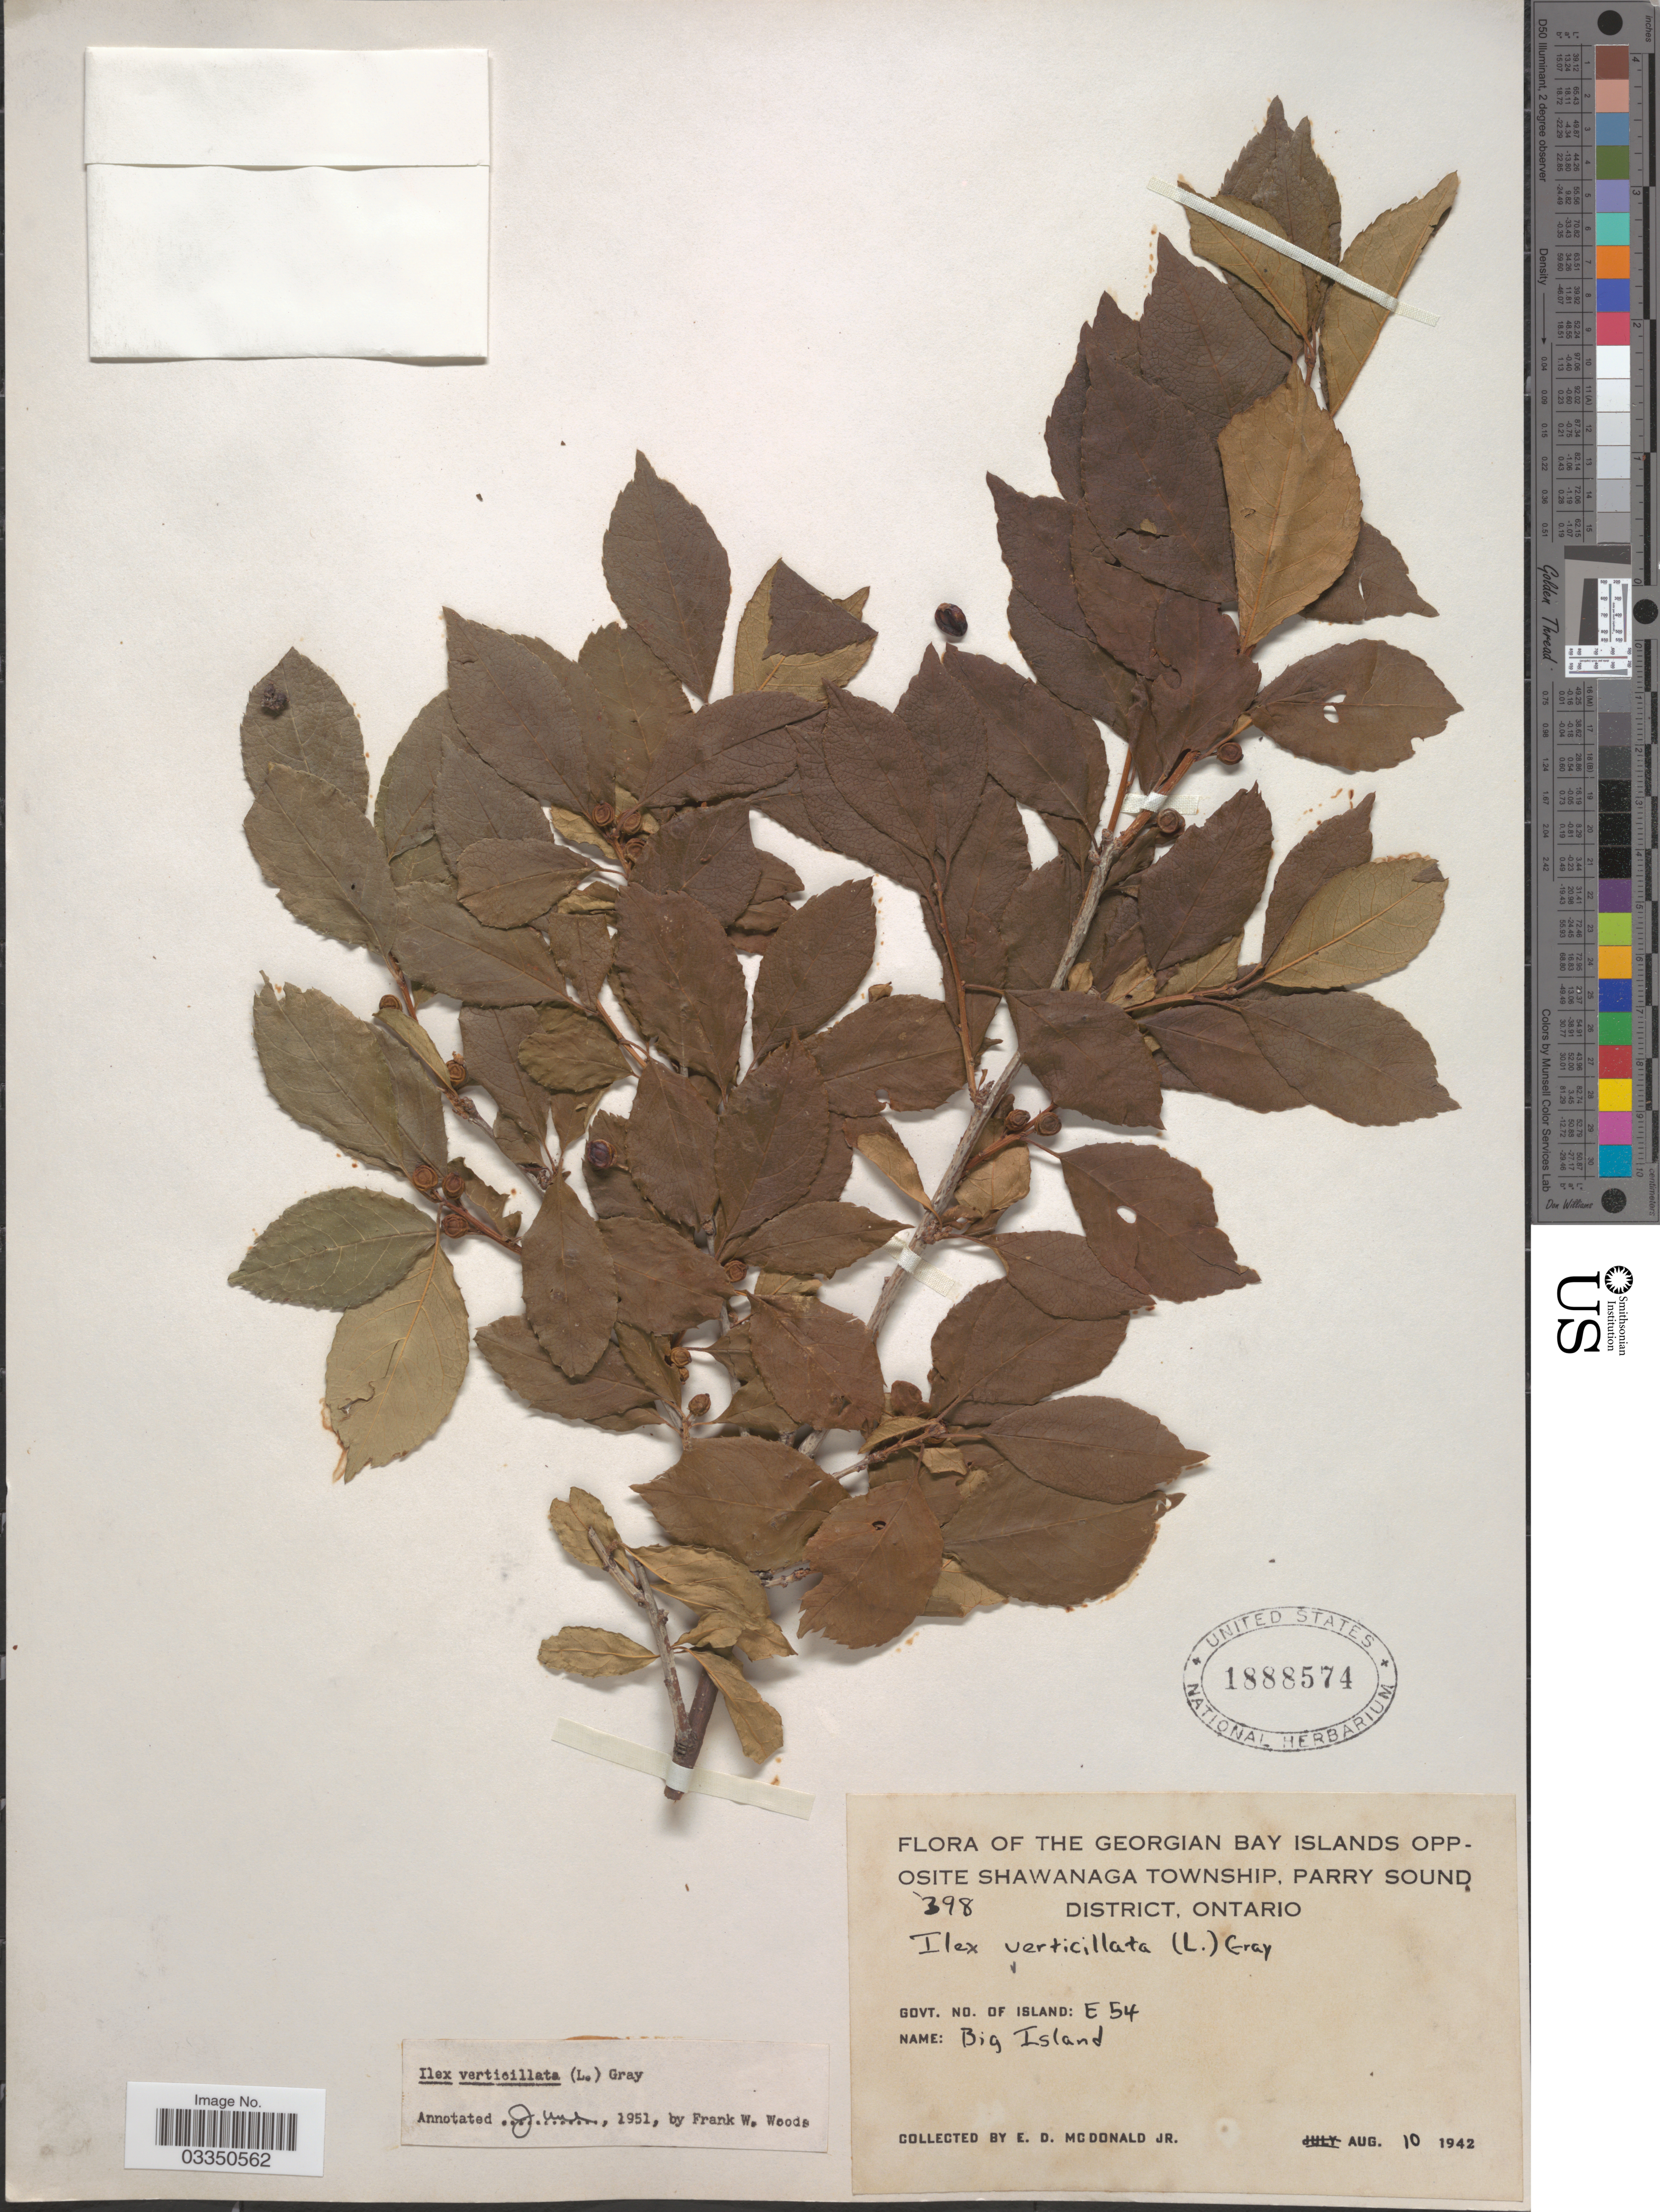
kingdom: Plantae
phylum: Tracheophyta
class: Magnoliopsida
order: Aquifoliales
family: Aquifoliaceae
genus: Ilex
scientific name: Ilex verticillata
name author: (L.) A. Gray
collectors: E. D. McDonald Jr.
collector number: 398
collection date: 1942-08-10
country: Canada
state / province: Ontario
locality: The Georgian Bay Islands opposite Shawanaga Township, Parry Sound district. Govt. No. of Island: E 54. Big Island [unsure placement].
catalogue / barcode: US 1888574